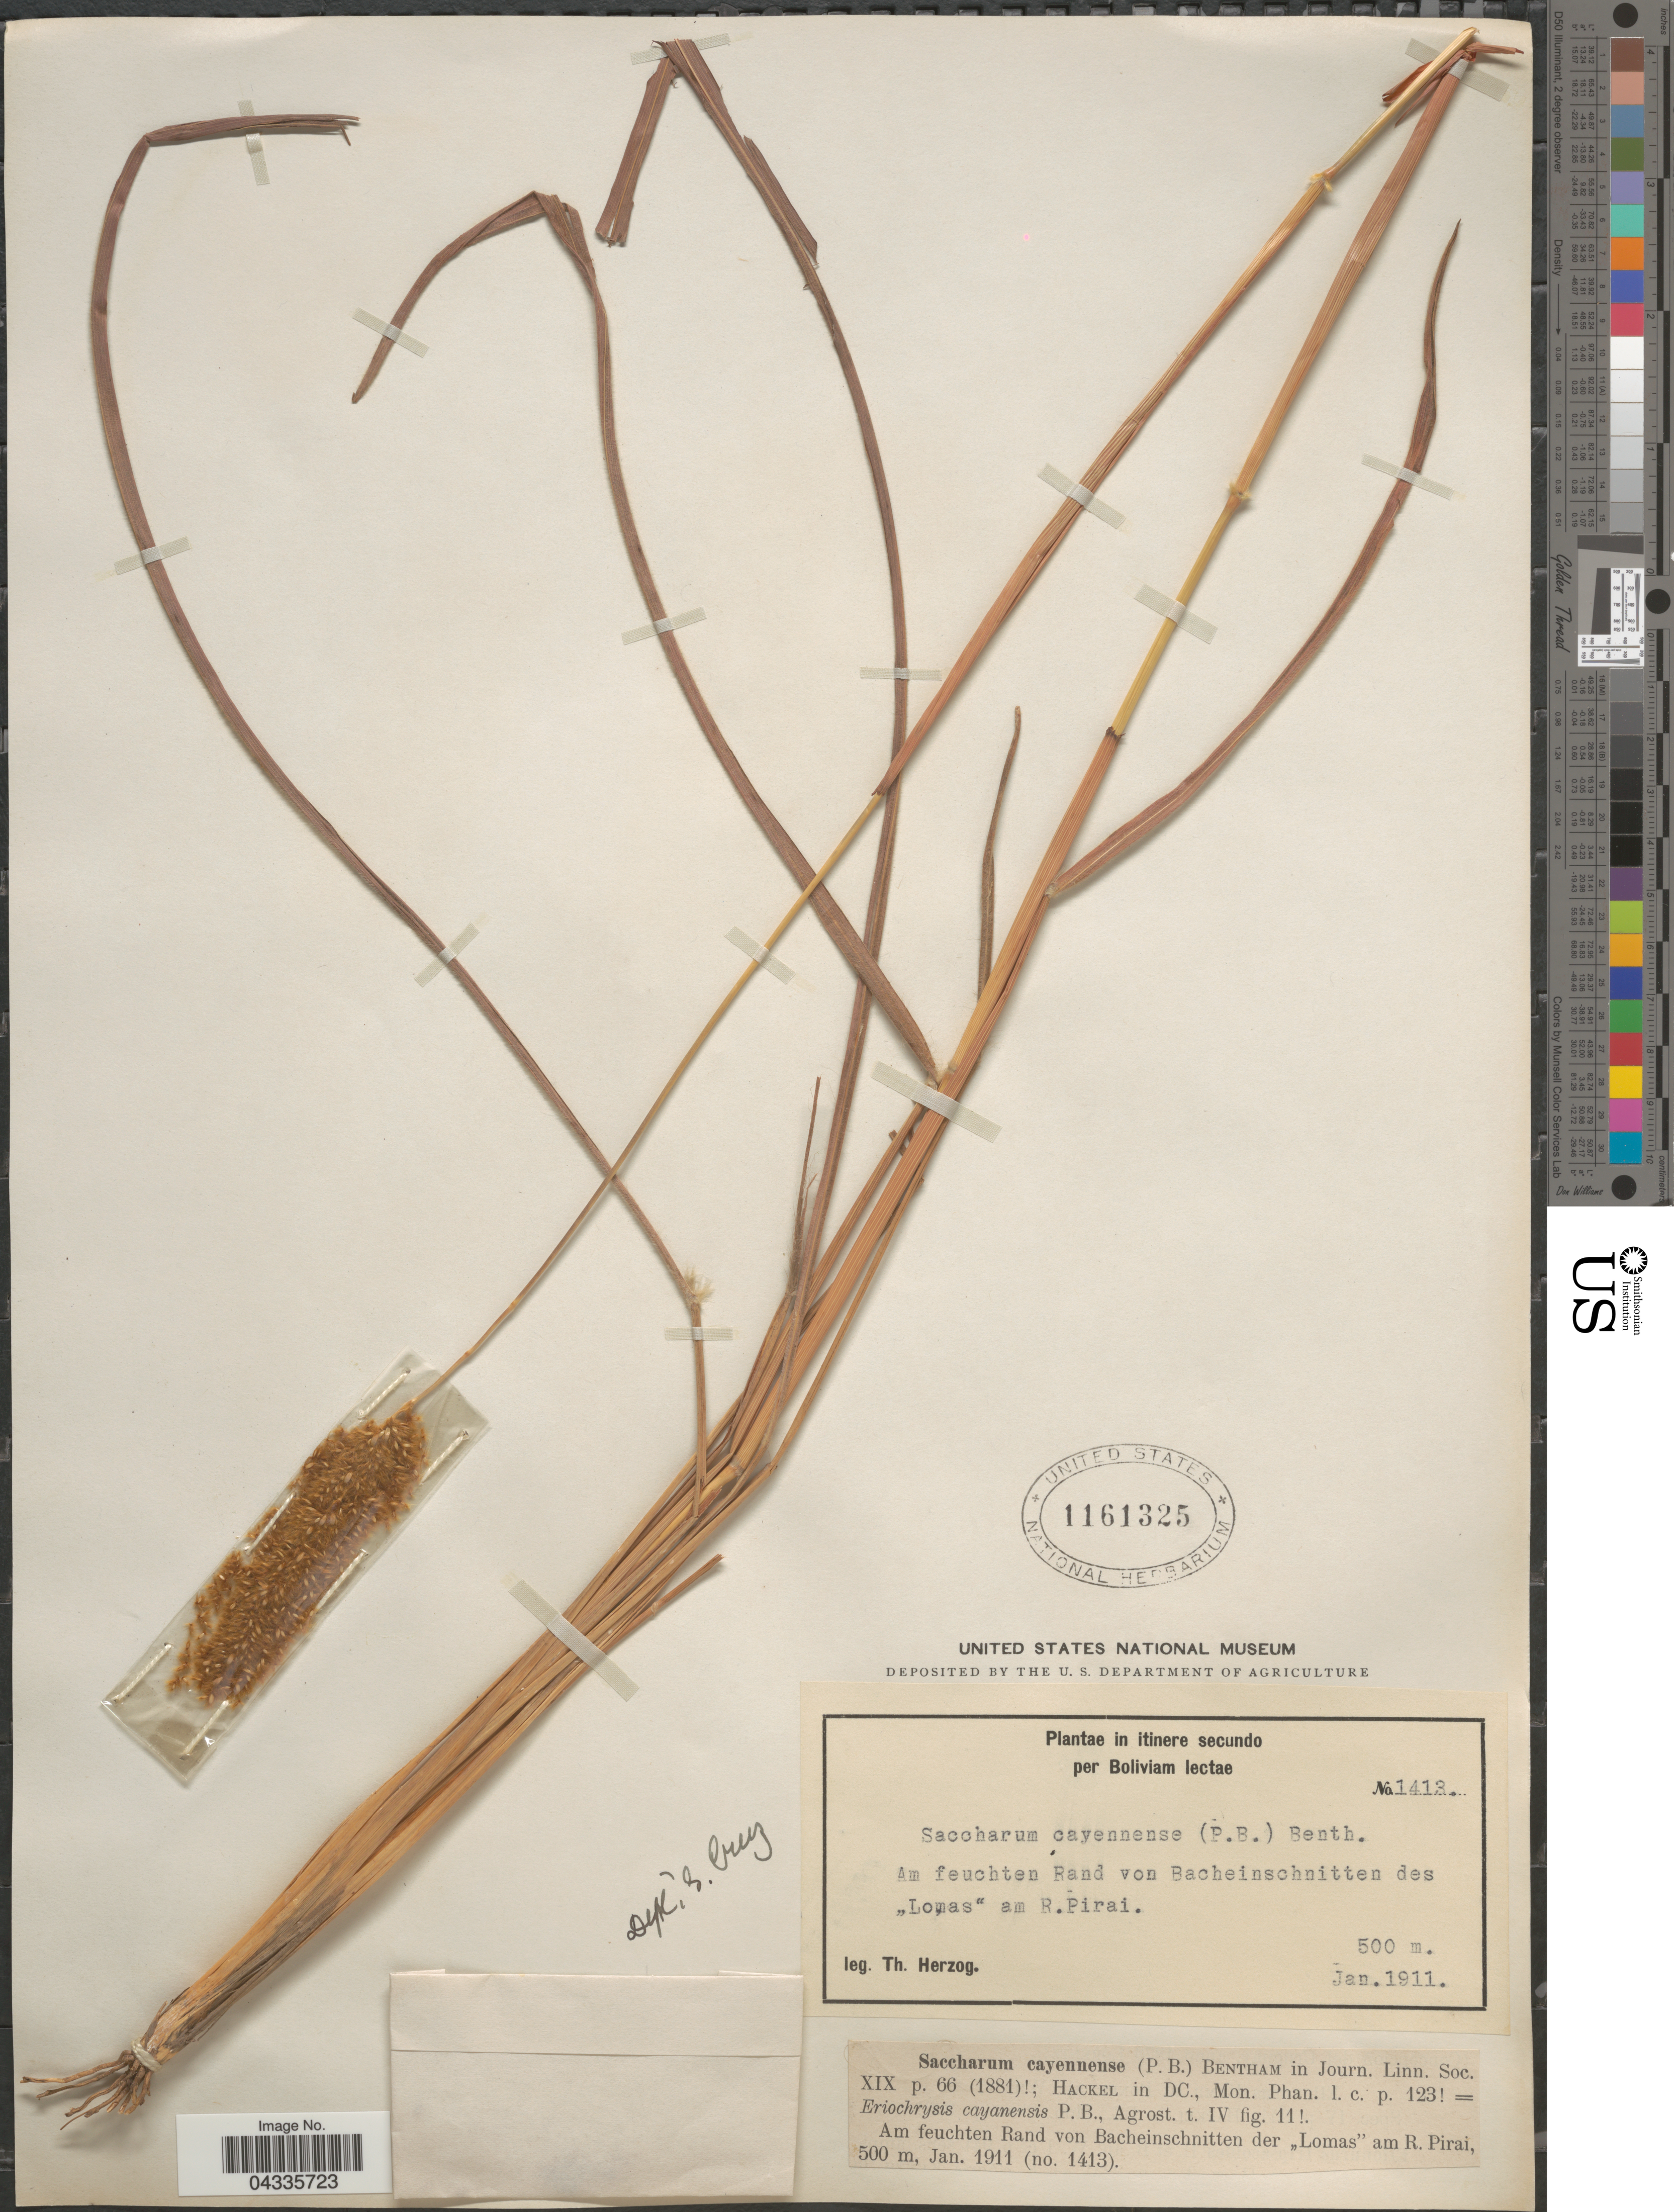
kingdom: Plantae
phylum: Tracheophyta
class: Liliopsida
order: Poales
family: Poaceae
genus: Eriochrysis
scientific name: Eriochrysis cayennensis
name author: P. Beauv.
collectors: T. Herzog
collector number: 1413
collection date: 1911-01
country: Bolivia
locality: Itinere secundo per Boliviam lectae. Am feuchten Rand von Bacheinschnitten des "Lomas" am R. Pirai.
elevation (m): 500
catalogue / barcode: US 1161325